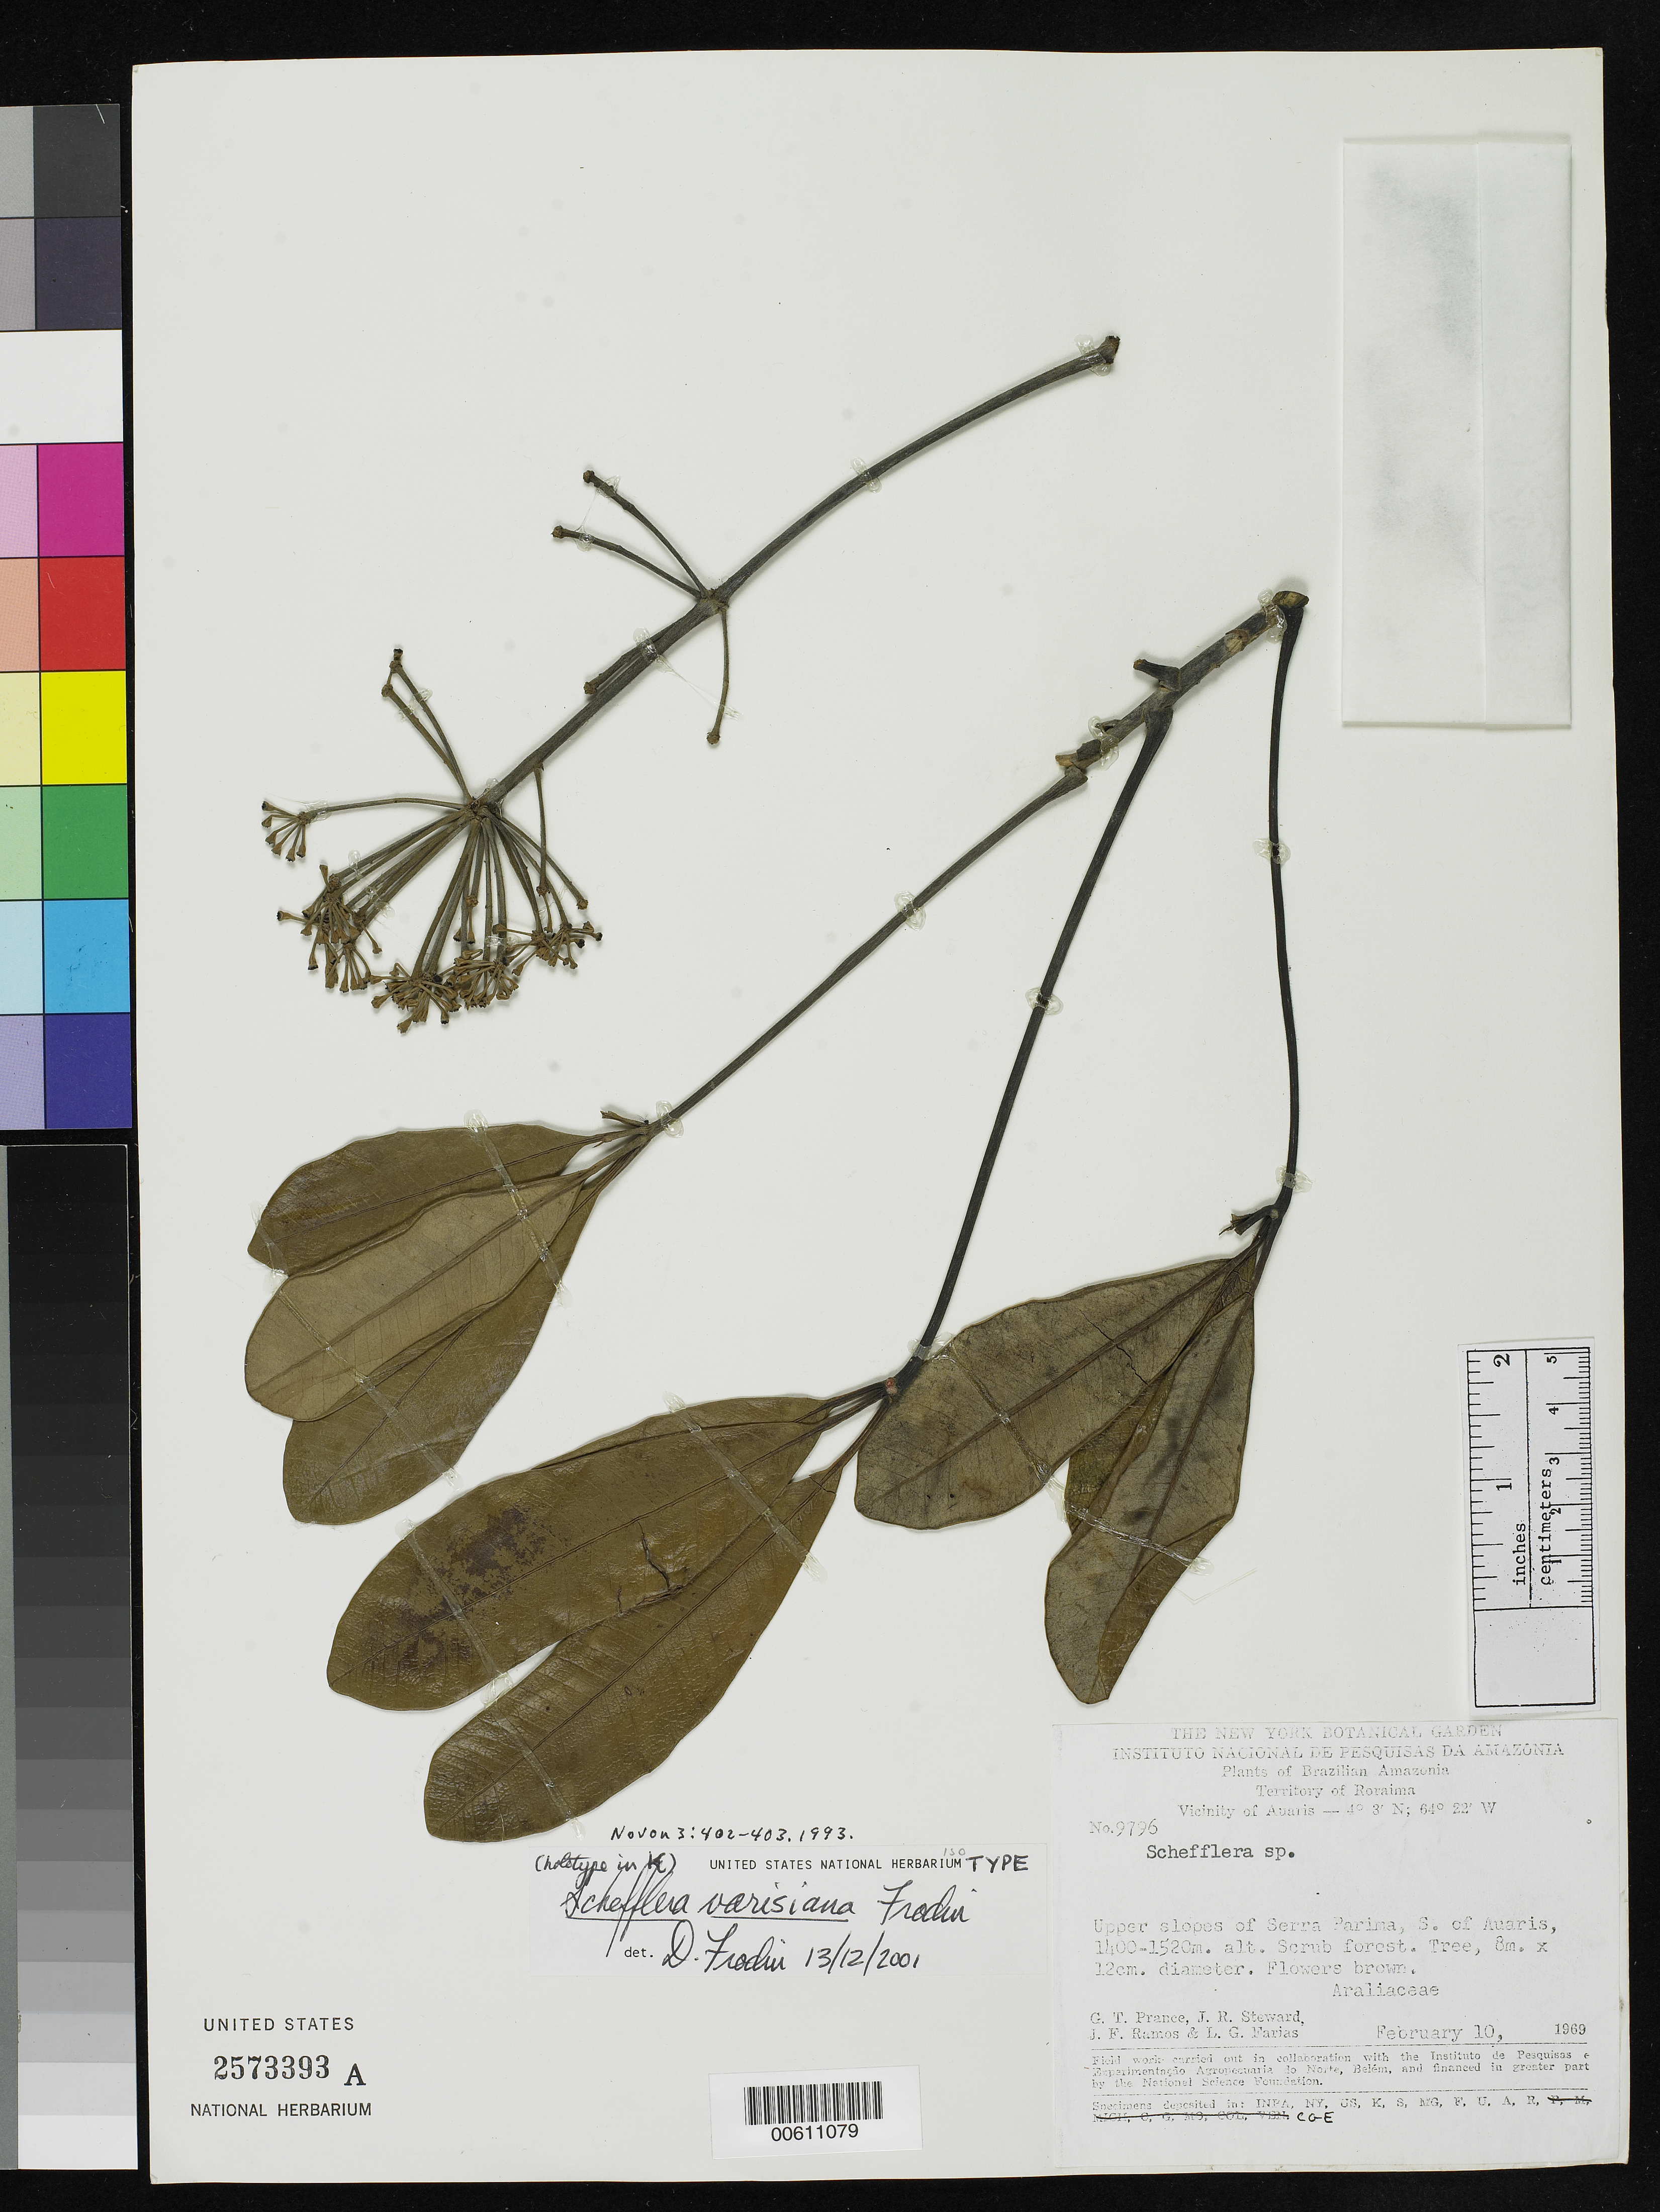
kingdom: Plantae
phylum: Tracheophyta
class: Magnoliopsida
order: Apiales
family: Araliaceae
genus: Schefflera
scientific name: Schefflera varisiana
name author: Frodin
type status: Isotype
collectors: G. T. Prance, J. R. Steward, J. F. Ramos & L. G. Farias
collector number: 9796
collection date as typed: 10 Feb 1969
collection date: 1969-02-10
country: Brazil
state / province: Roraima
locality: Upper slopes of Serra Parima, S. of Auaris.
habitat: Scrub forest.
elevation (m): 1400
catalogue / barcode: US 2573393A